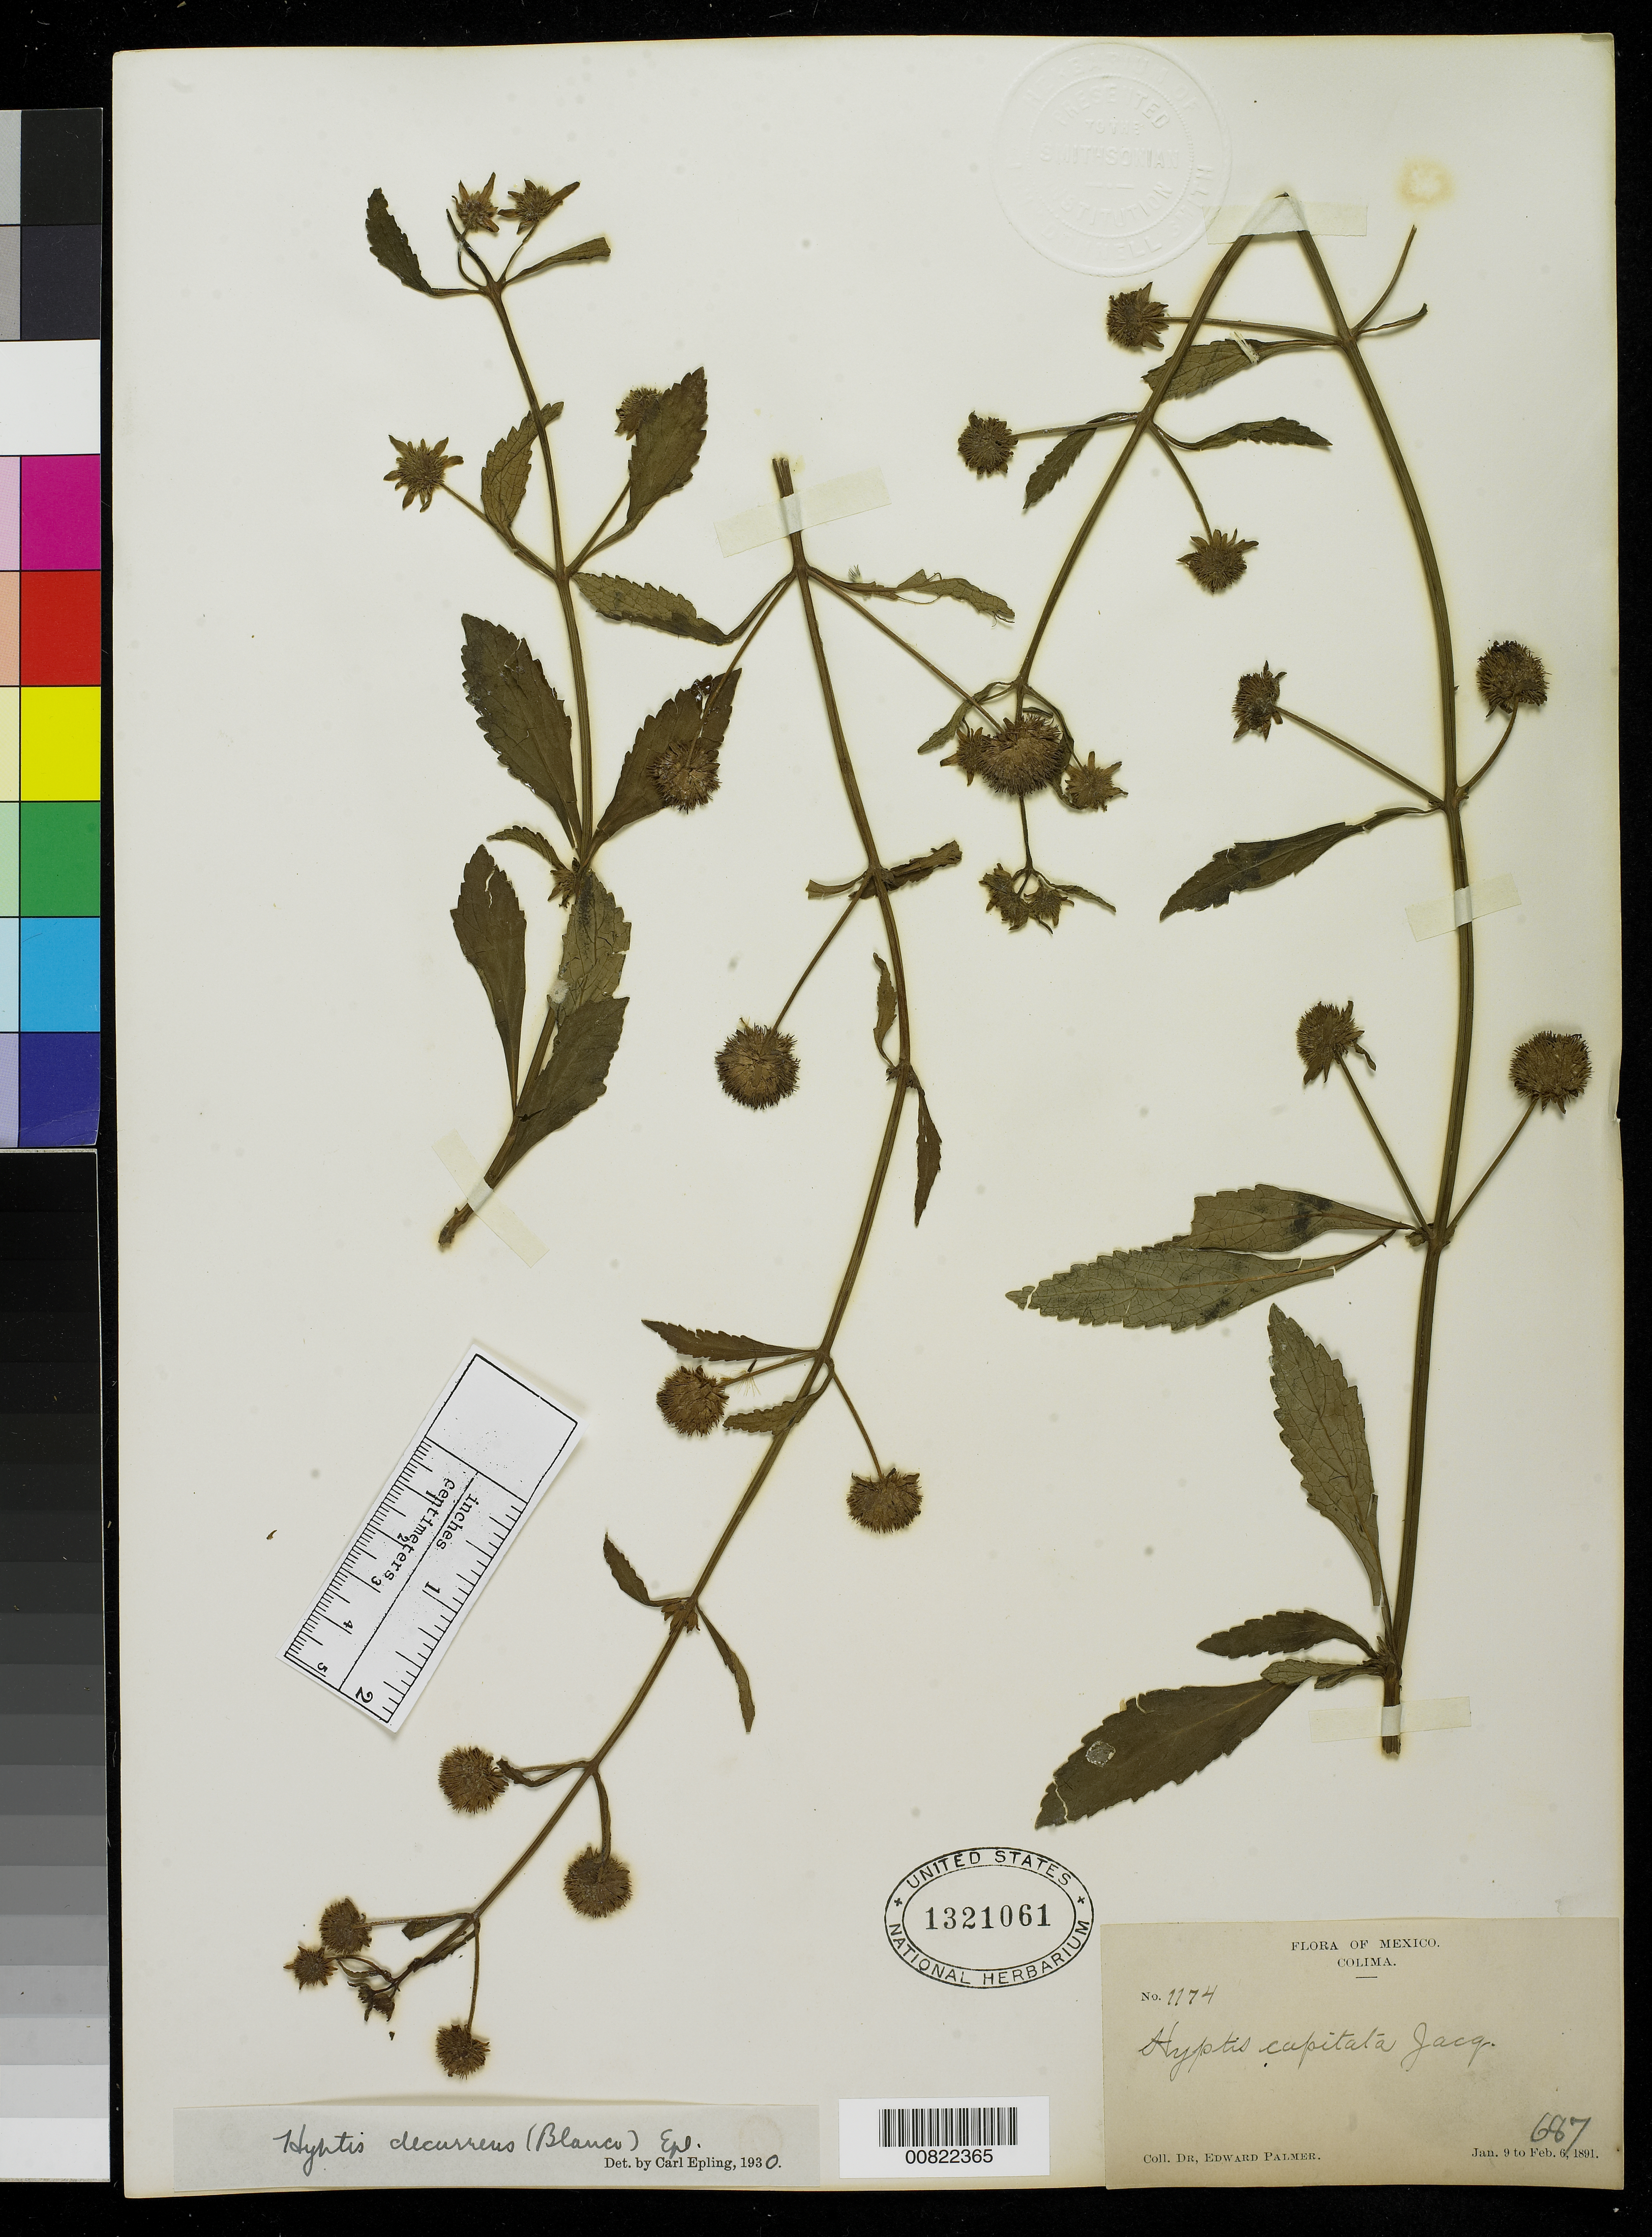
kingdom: Plantae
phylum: Tracheophyta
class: Magnoliopsida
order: Lamiales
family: Lamiaceae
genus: Hyptis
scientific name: Hyptis decurrens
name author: (Blanco) Epling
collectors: E. Palmer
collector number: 1174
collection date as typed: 09 Jan 1891 to 06 Feb 1891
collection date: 1891-01-09/1891-02-06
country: Mexico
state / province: Colima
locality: Colima.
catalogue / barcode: US 1321061